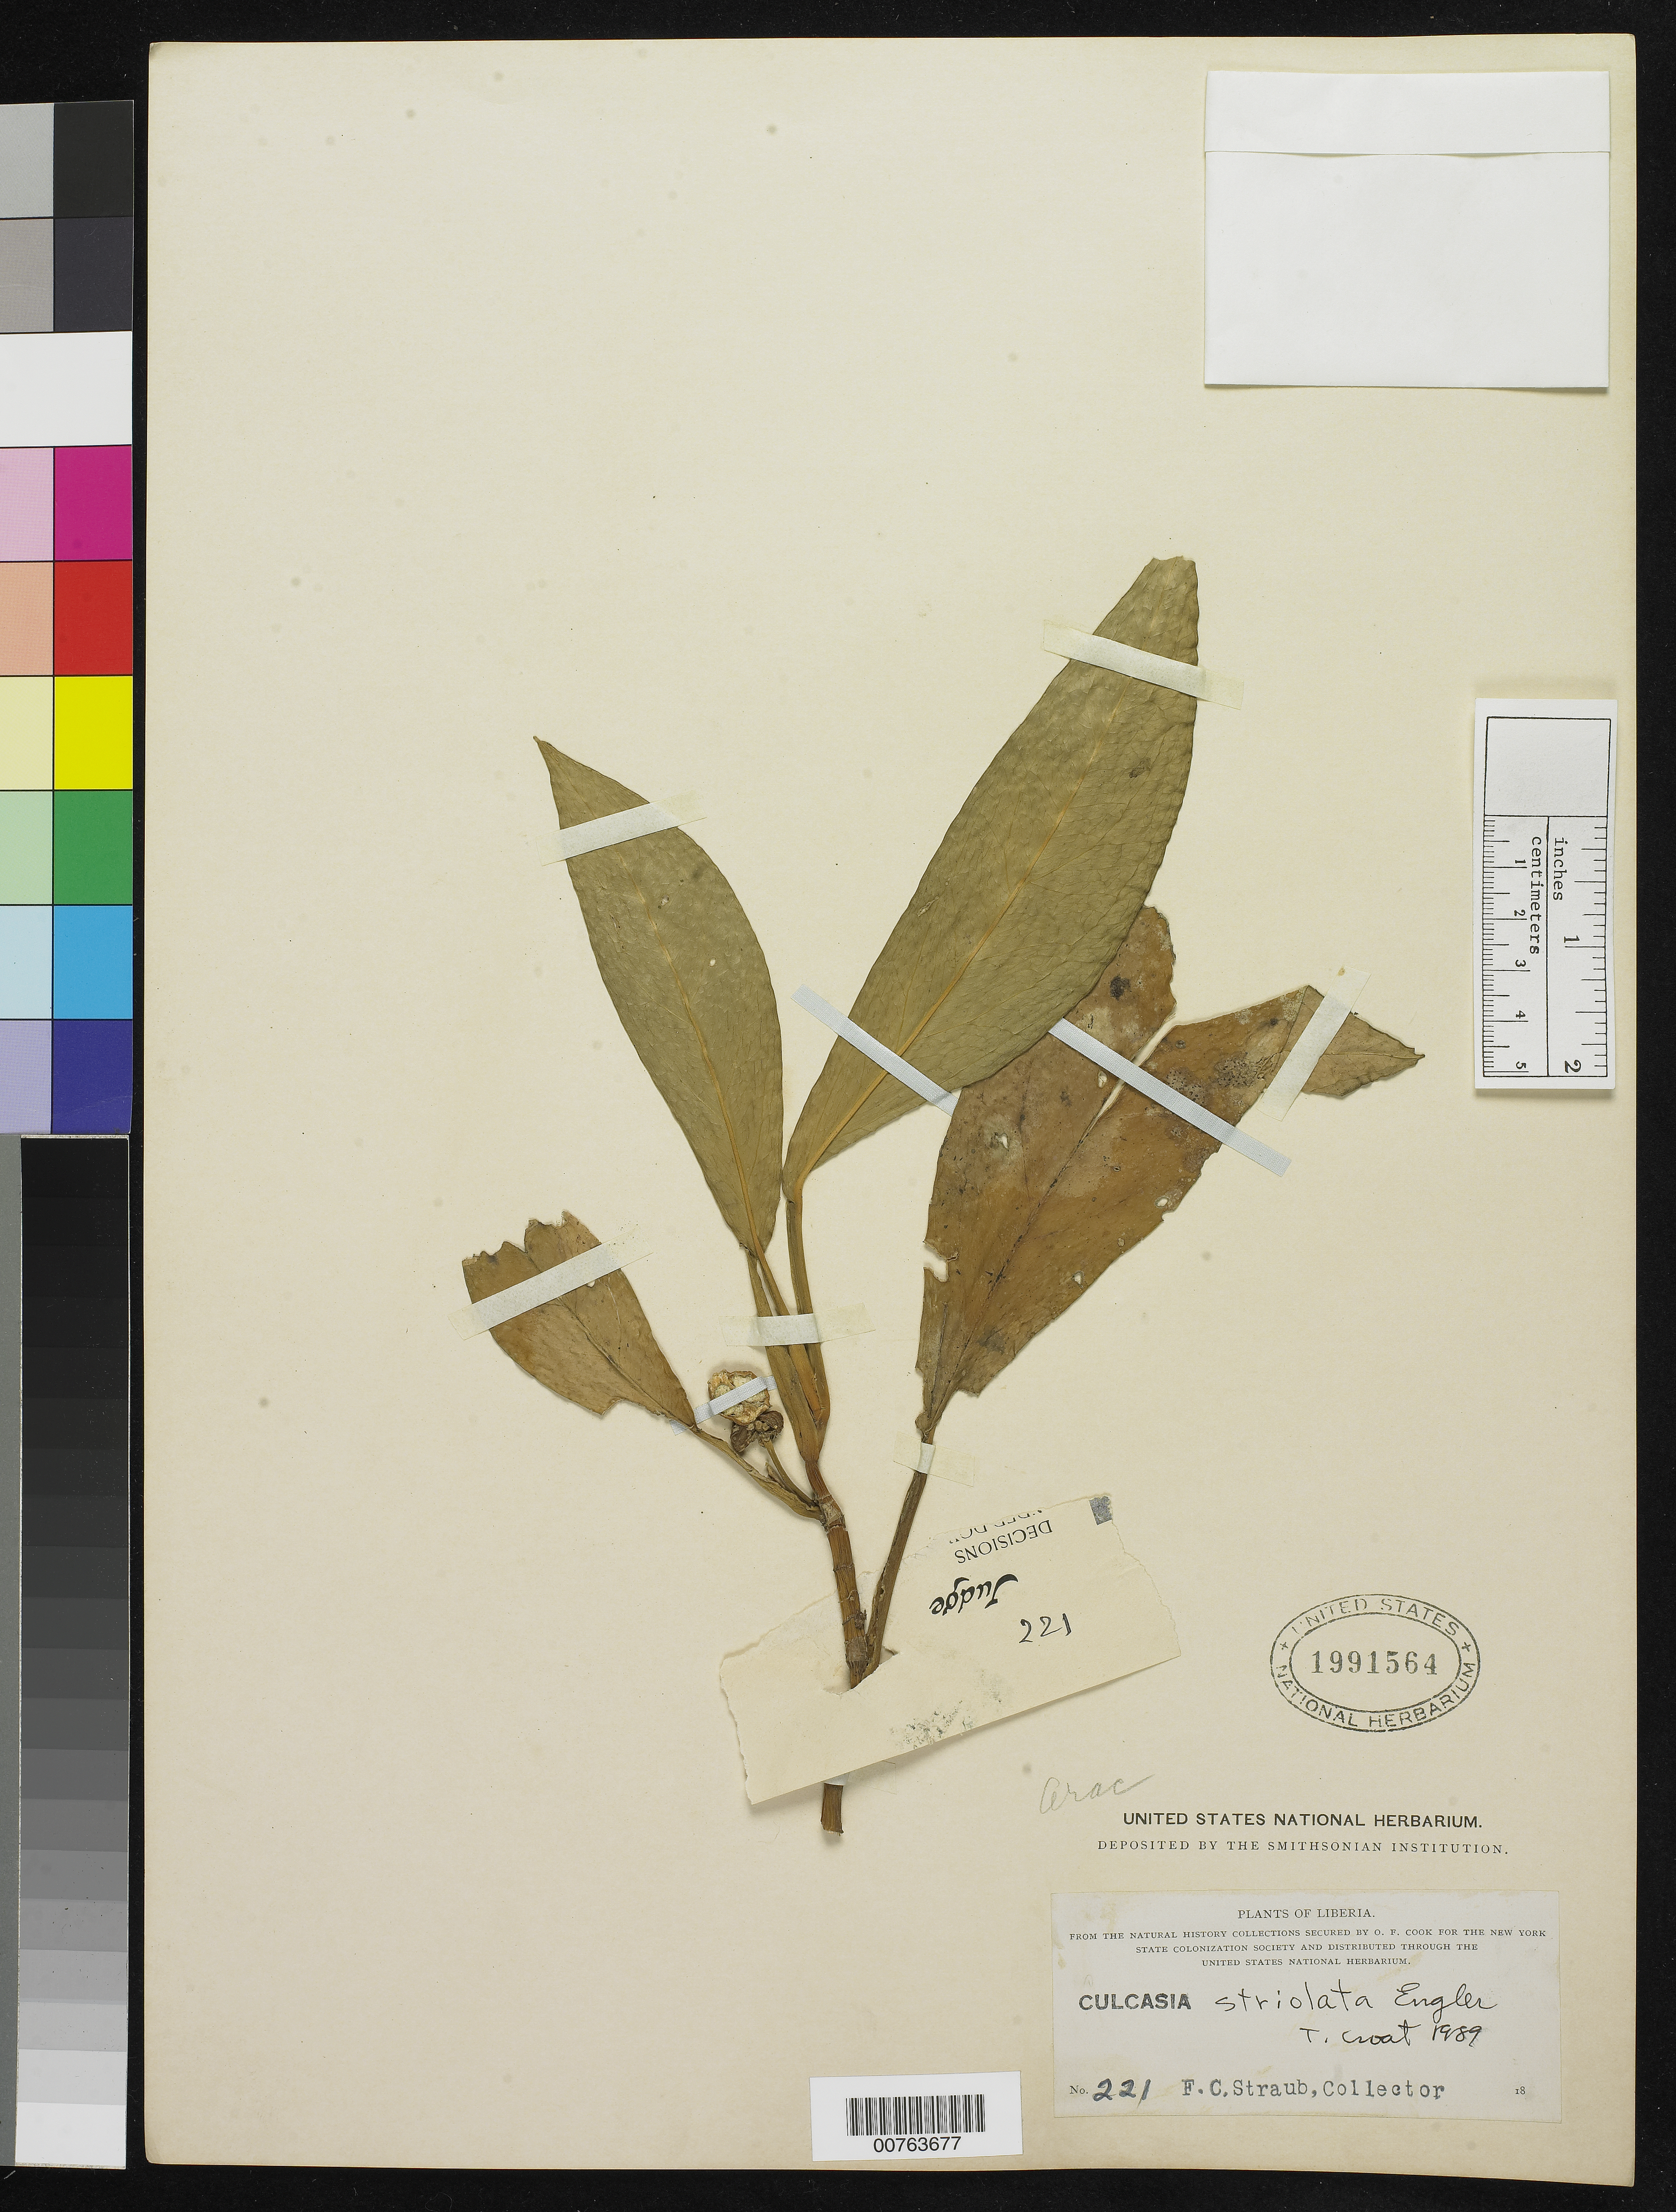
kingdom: Plantae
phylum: Tracheophyta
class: Liliopsida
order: Alismatales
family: Araceae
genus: Culcasia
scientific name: Culcasia striolata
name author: Engl.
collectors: F. Straub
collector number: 221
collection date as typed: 18--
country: Liberia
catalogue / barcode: US 1991564